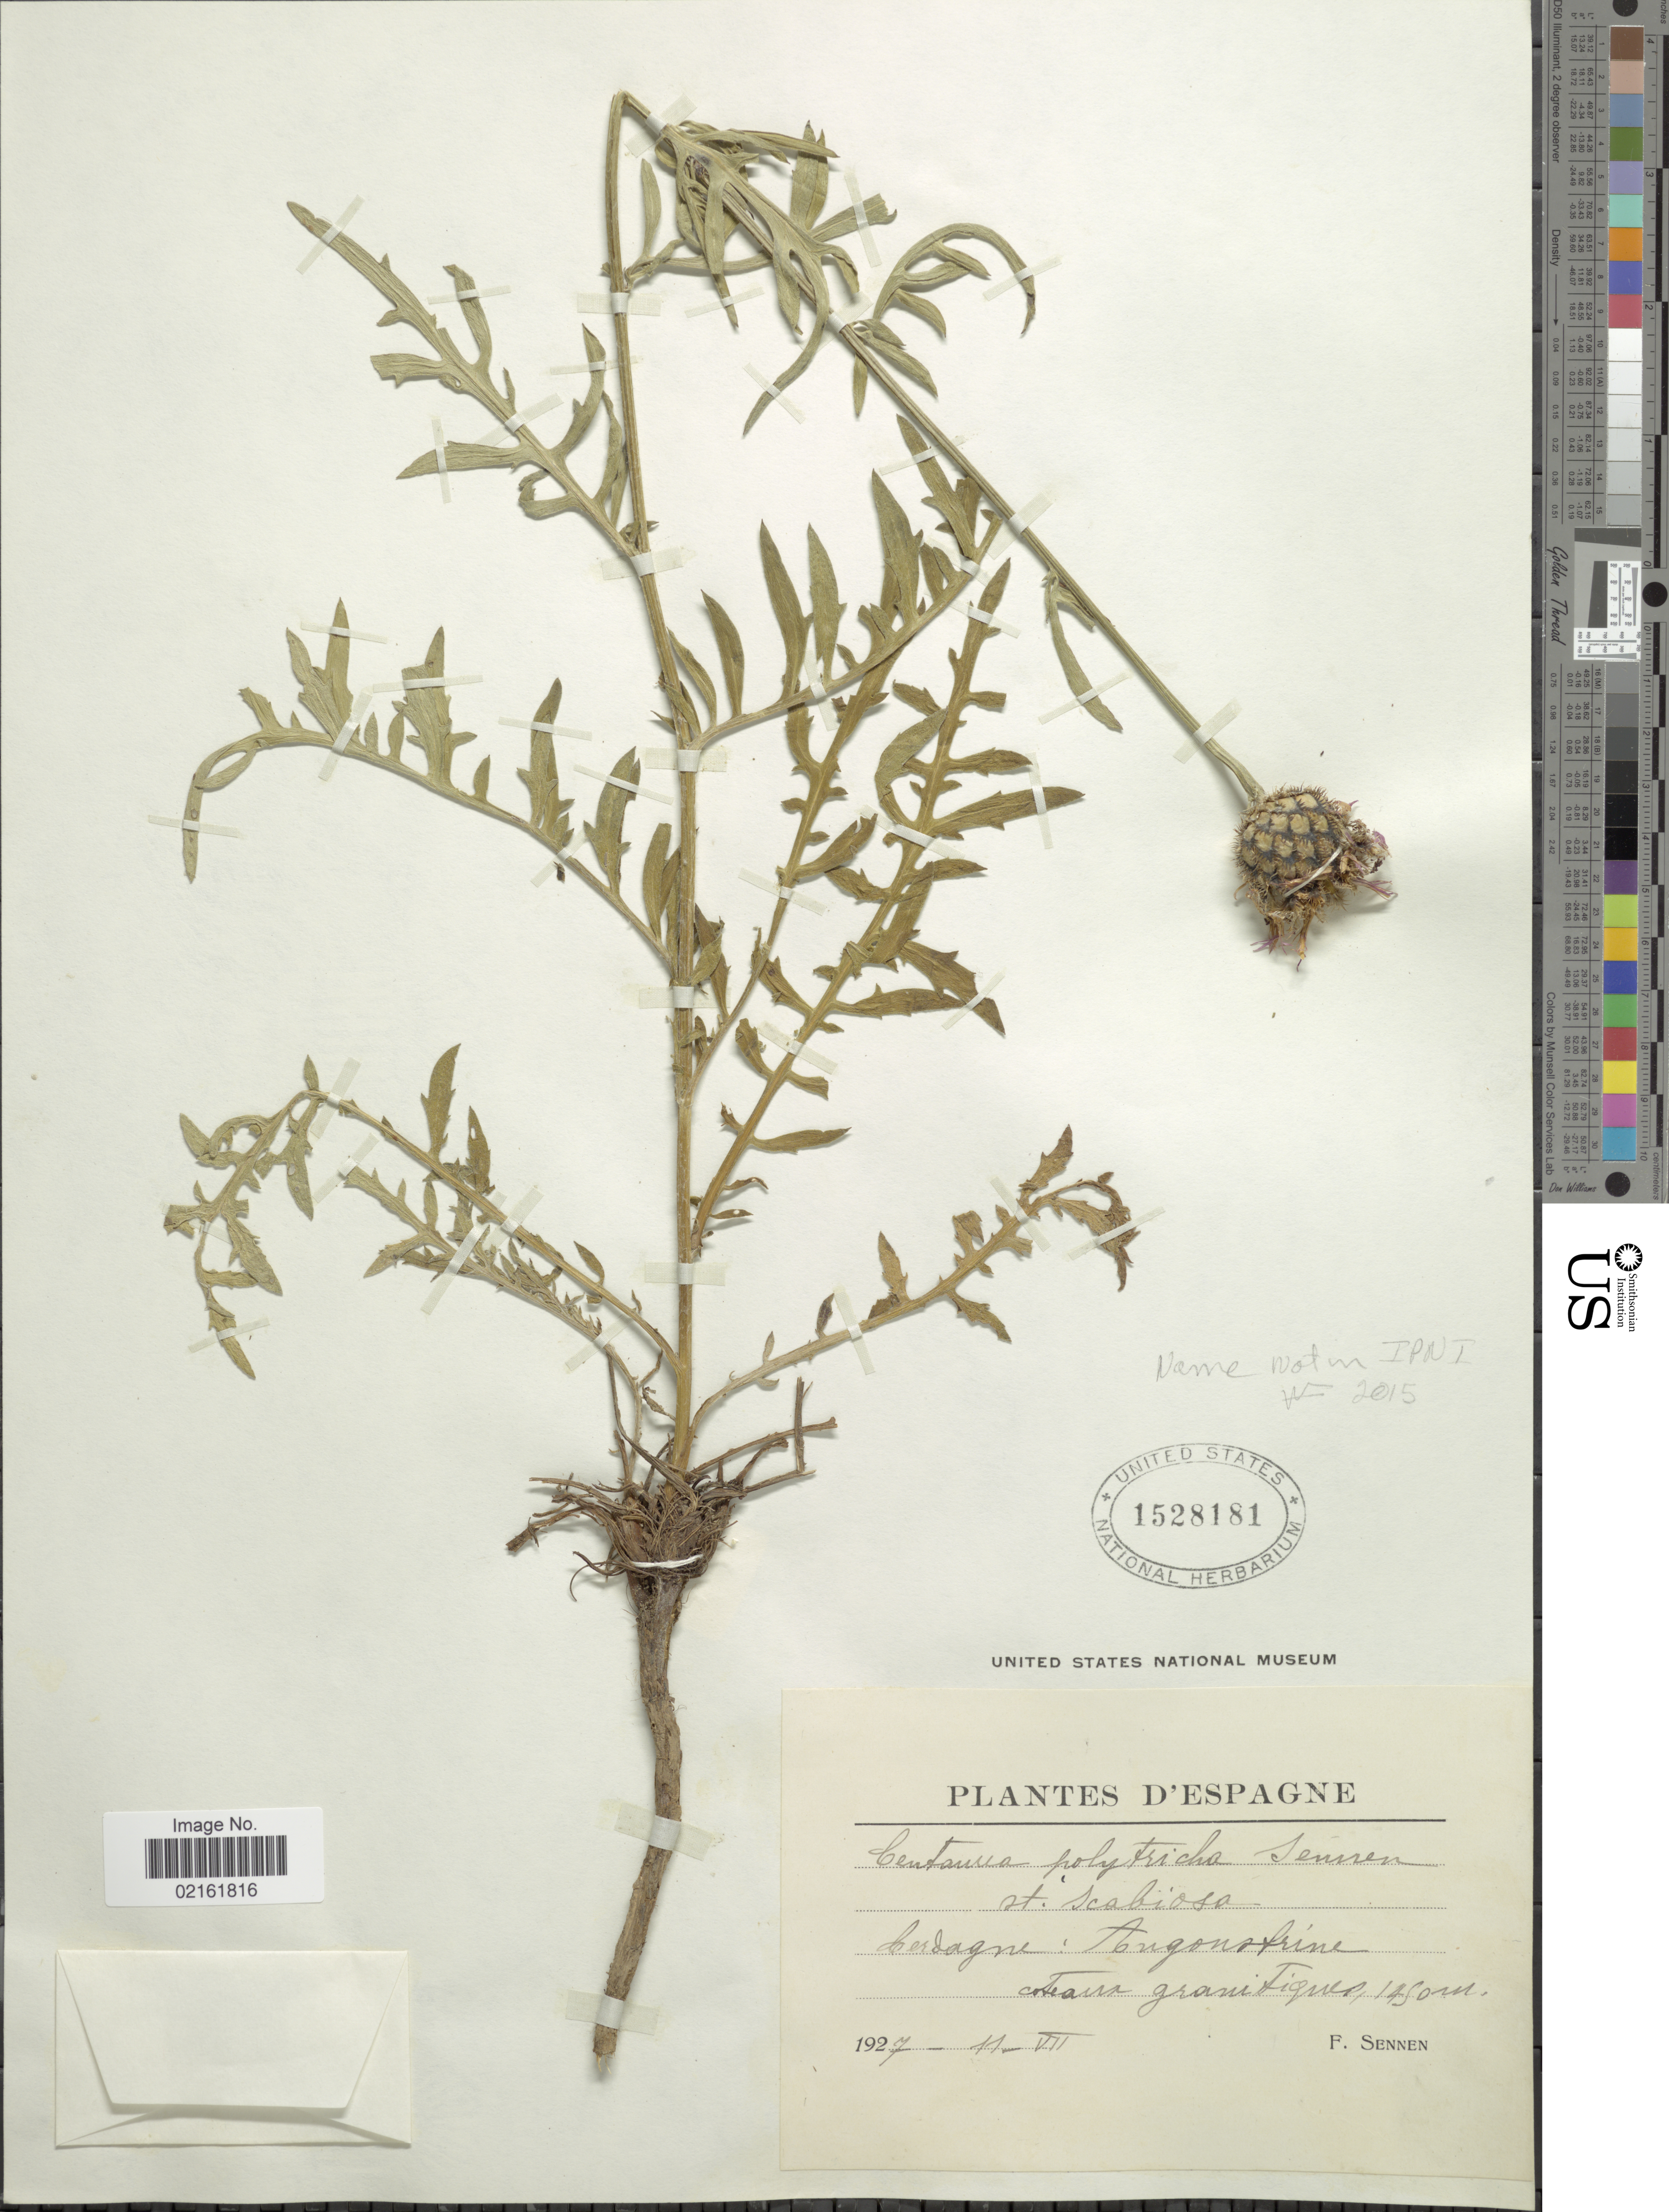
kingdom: Plantae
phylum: Tracheophyta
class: Magnoliopsida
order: Asterales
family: Asteraceae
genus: Centaurea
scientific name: Centaurea sp.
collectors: E. Sennen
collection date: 1927-07-11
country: Spain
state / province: Islas Baleares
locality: D'Espagne, Cerdagne: Angon, [illegible text]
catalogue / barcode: US 1528181